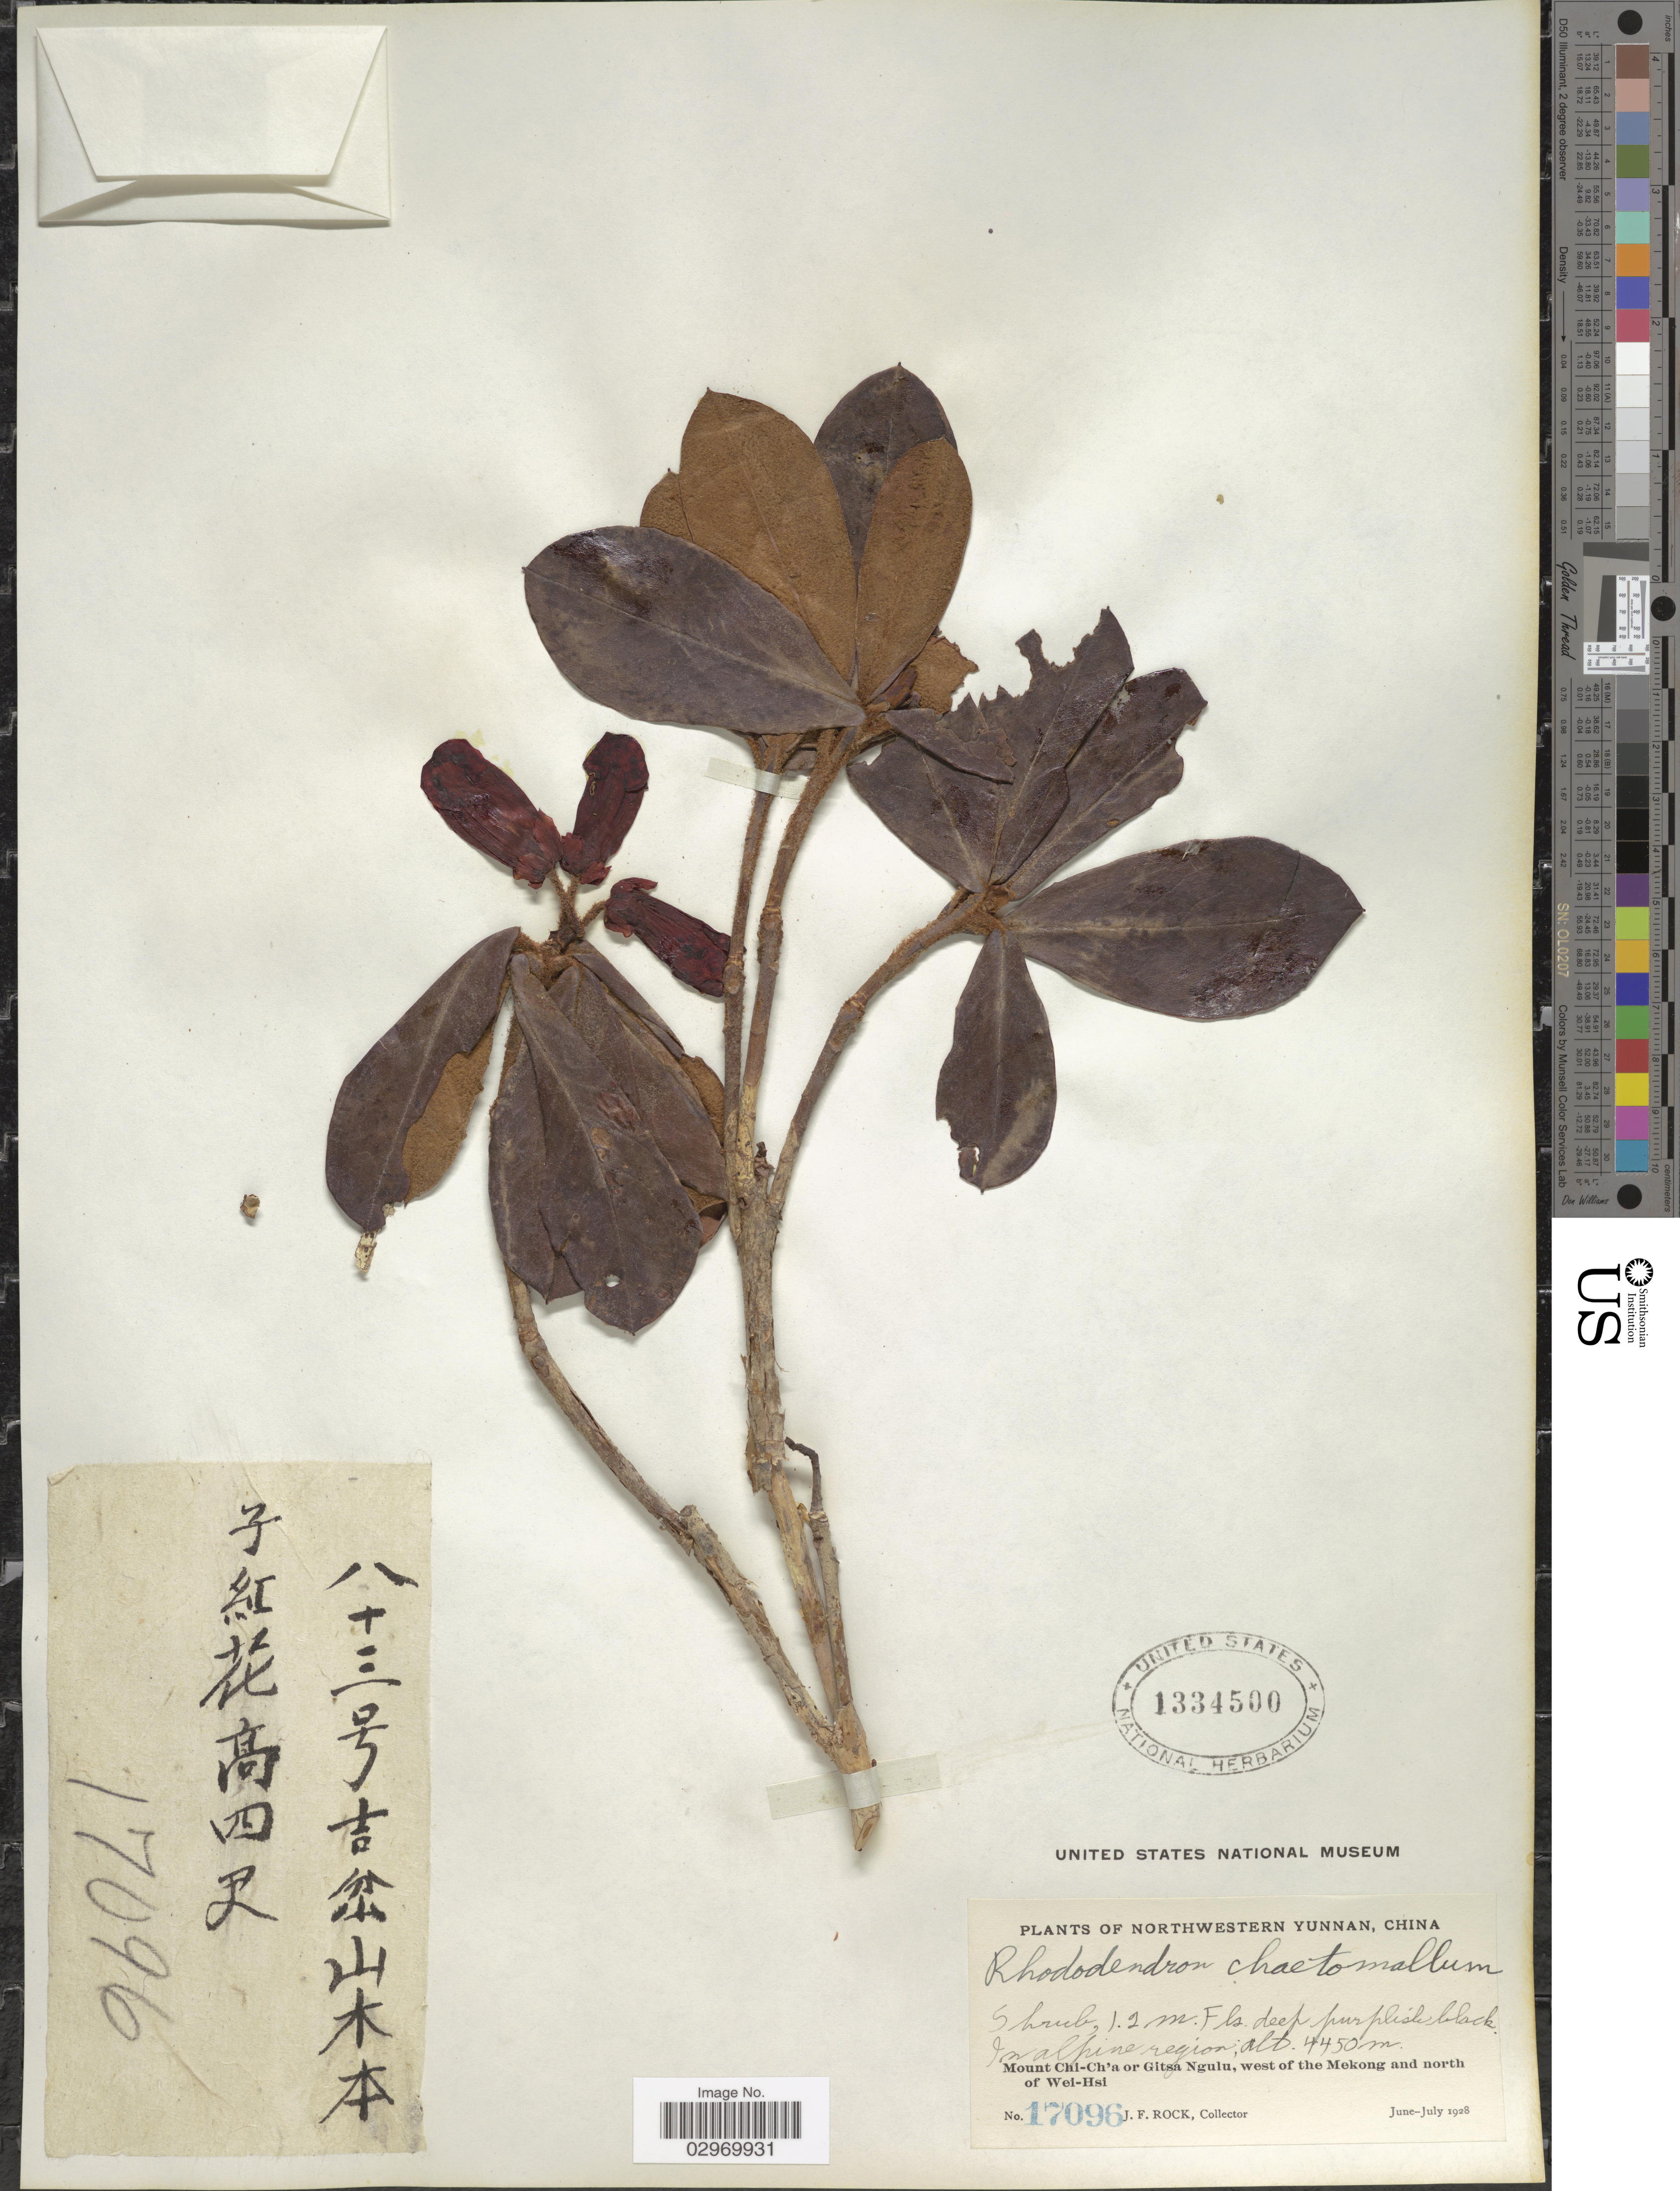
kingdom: Plantae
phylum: Tracheophyta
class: Magnoliopsida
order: Ericales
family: Ericaceae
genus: Rhododendron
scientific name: Rhododendron chaetomallum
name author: Balf. f. & Forrest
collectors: J. Rock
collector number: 17096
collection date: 1928-06/1928-07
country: China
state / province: Yunnan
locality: Northwestern Yunnan, Mount Chi-Ch'a or Gitsa Ngulu, west of the Mekong and north of Wei-Hsi.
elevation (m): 4450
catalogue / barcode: US 1334500